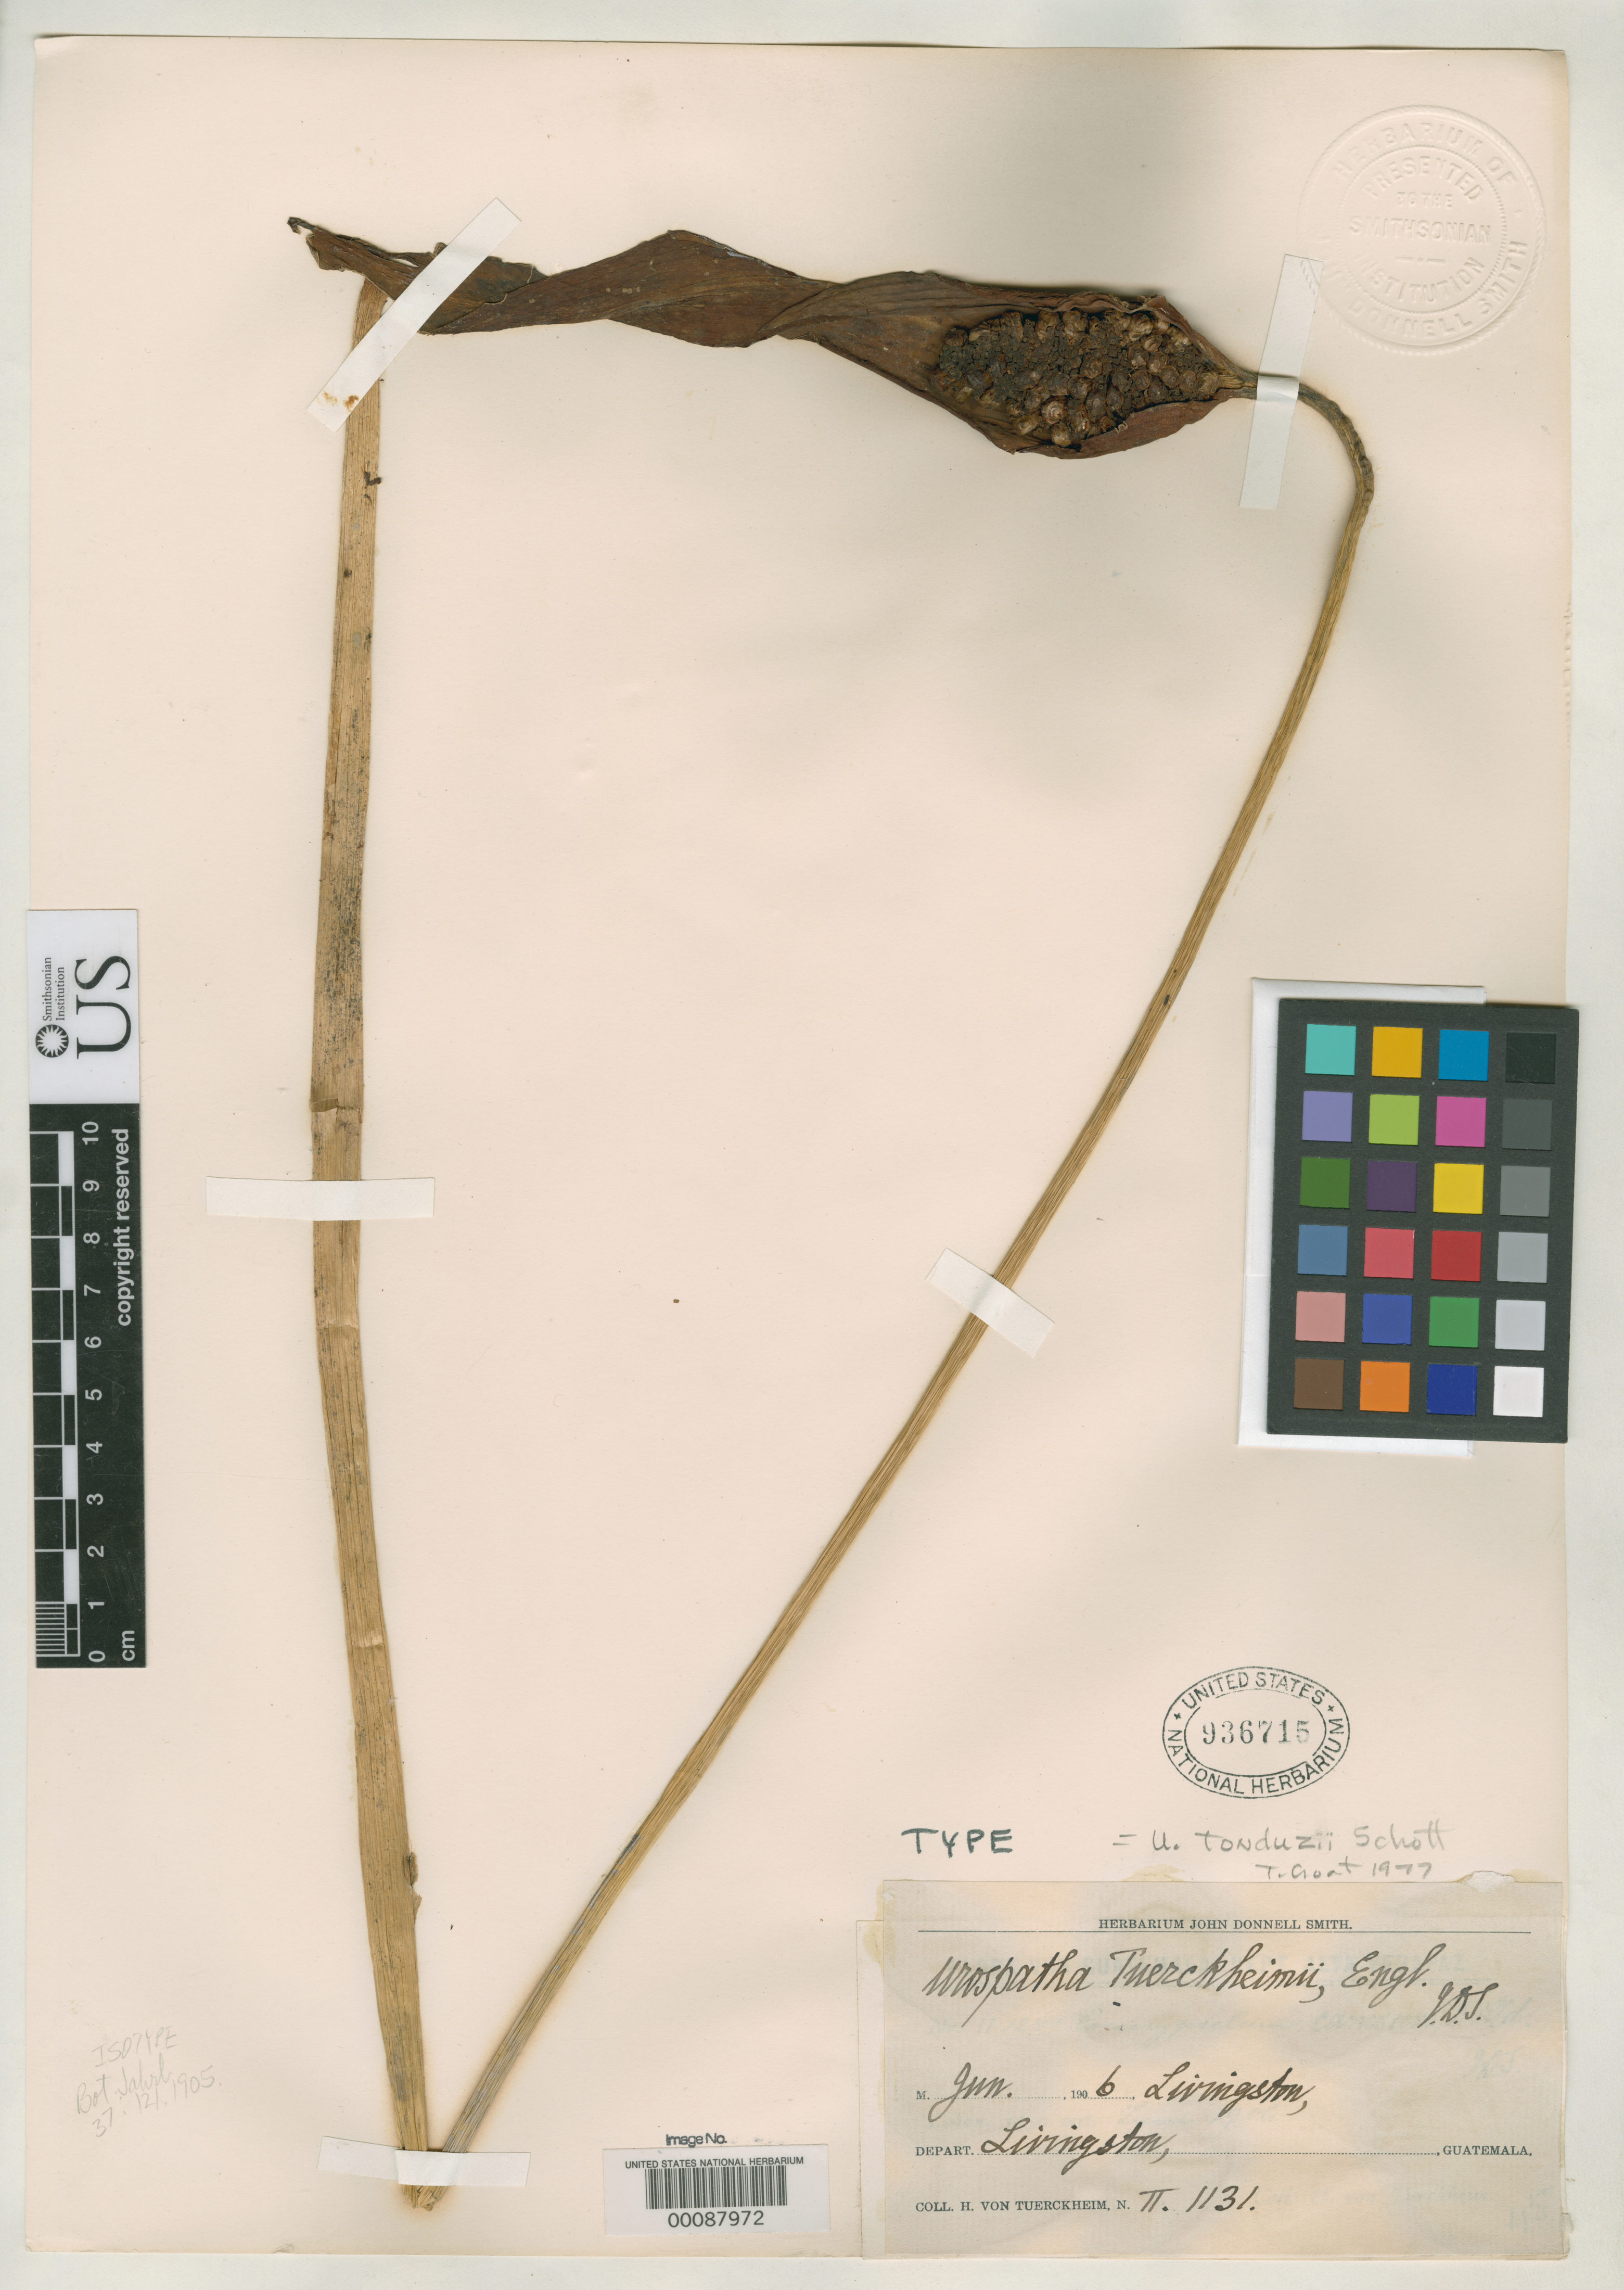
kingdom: Plantae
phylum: Tracheophyta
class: Liliopsida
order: Alismatales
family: Araceae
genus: Urospatha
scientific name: Urospatha tuerckheimii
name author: Engl.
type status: Isotype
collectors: H. von Türckheim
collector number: II 1131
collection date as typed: Jun 1906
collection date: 1906-06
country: Guatemala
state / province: Alta Verapaz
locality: Near Livingstone.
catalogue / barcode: US 936715